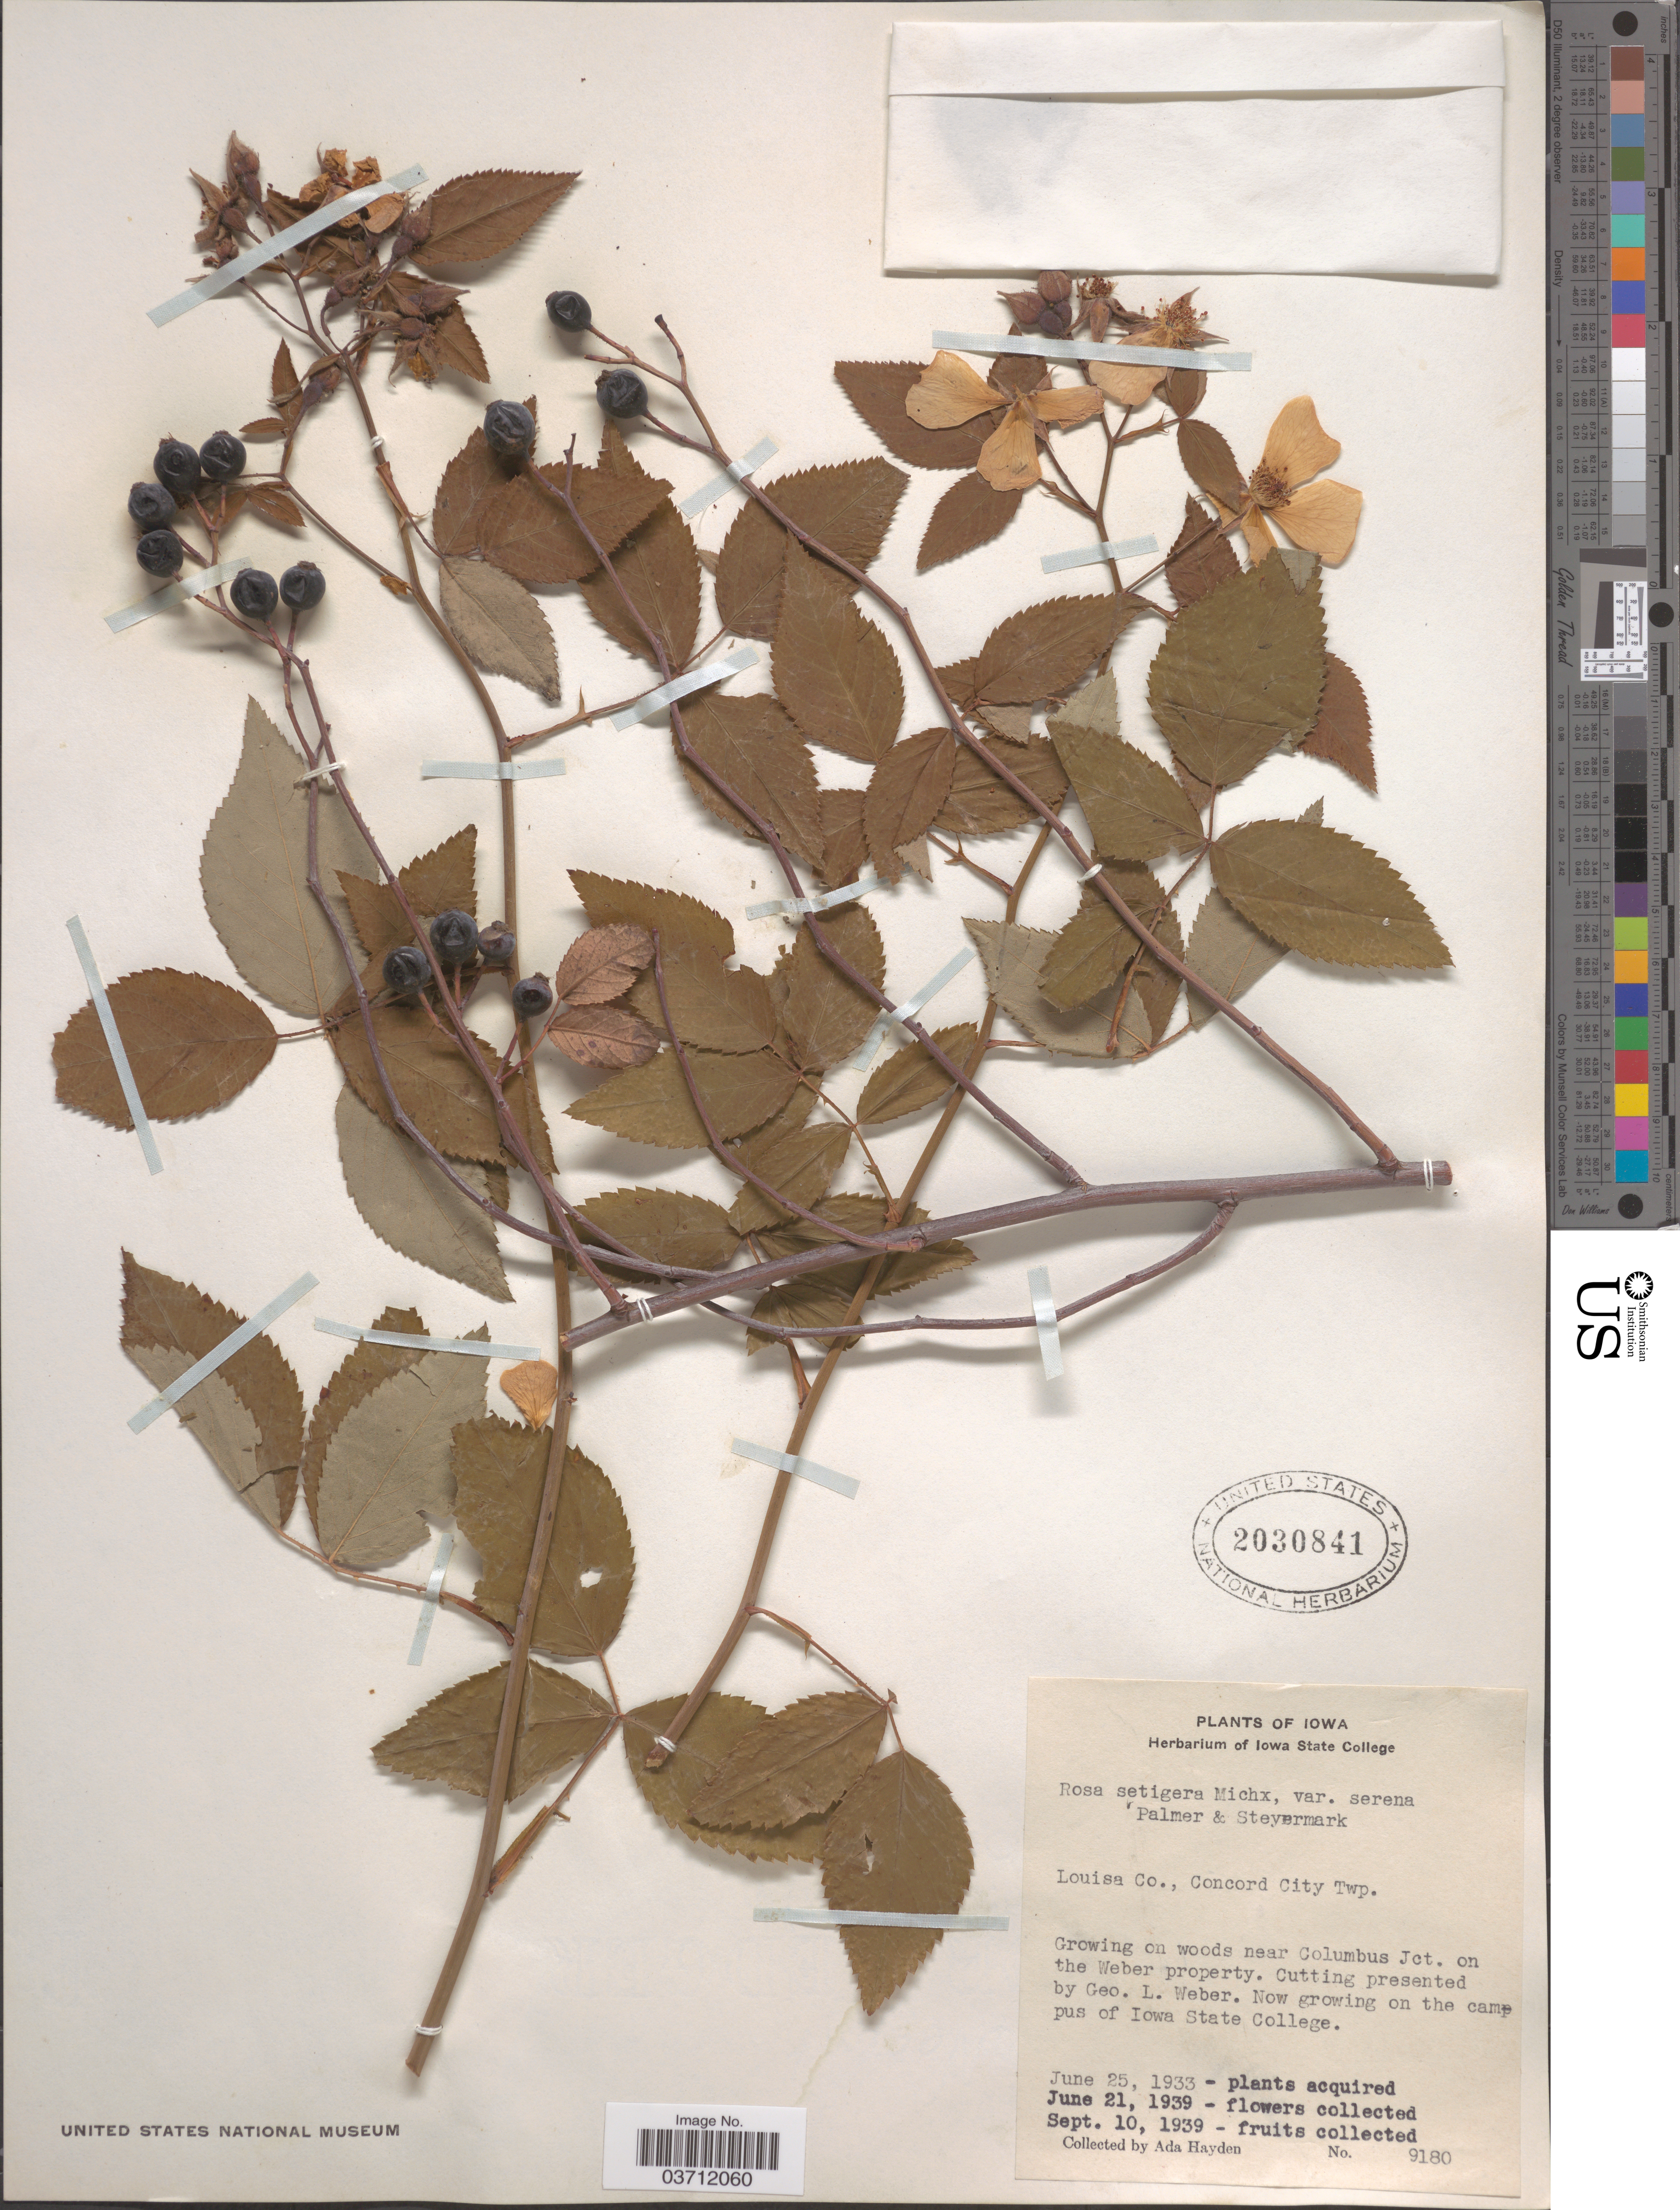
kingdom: Plantae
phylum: Tracheophyta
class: Magnoliopsida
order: Rosales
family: Rosaceae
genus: Rosa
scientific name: Rosa setigera var. serena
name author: E.J. Palmer & Steyerm.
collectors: Ada Hayden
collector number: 9180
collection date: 1939-06-21/1939-09-10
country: United States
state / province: Iowa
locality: Louisa Co., Concord City Twp. On woods near Columbus Jct. on the Weber property. Now growing on the camp pus of Iowa State College.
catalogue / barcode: US 2030841